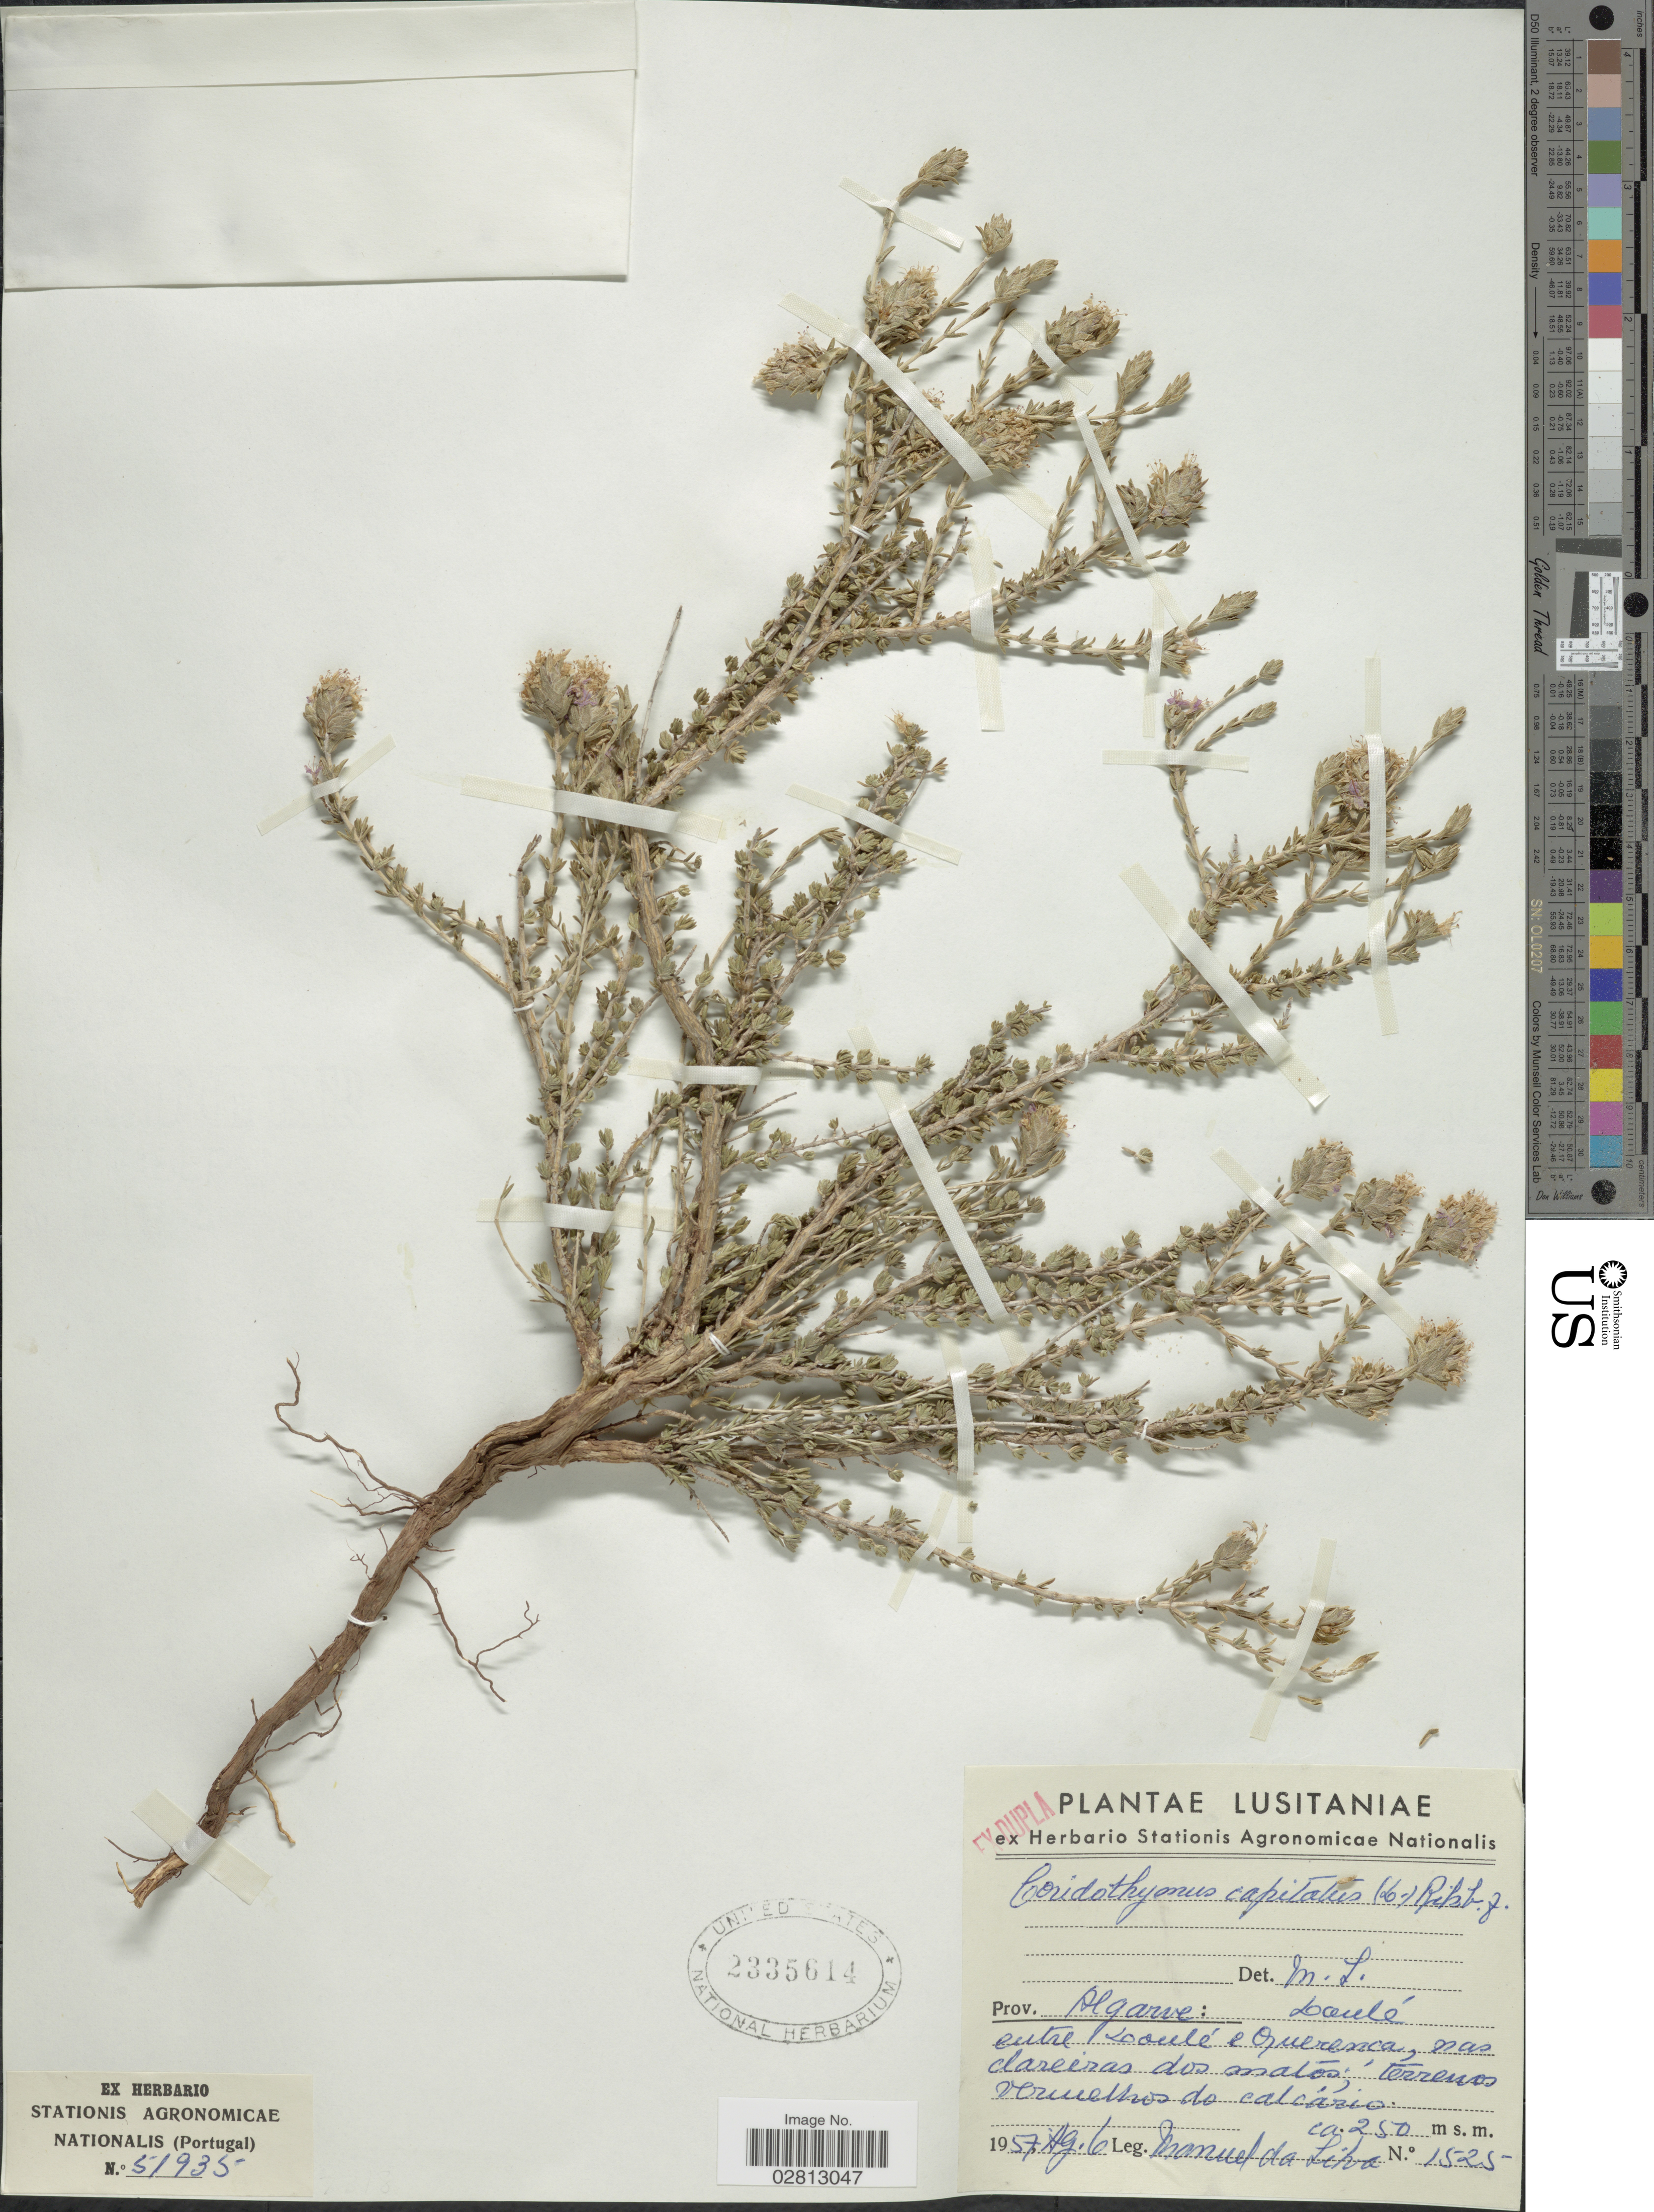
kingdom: Plantae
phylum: Tracheophyta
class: Magnoliopsida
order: Lamiales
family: Lamiaceae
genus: Coridothymus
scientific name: Coridothymus capitatus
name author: (L.) Rchb. f.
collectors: M. Da Silva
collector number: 1525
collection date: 1957-08-06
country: Portugal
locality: Lusitaniae. Prov. Algarve: Daulé, entre Doule e Querenca [interpreted], nas calceiras dos matos; terrenos vermelhos do calcario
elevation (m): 250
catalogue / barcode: US 2335614